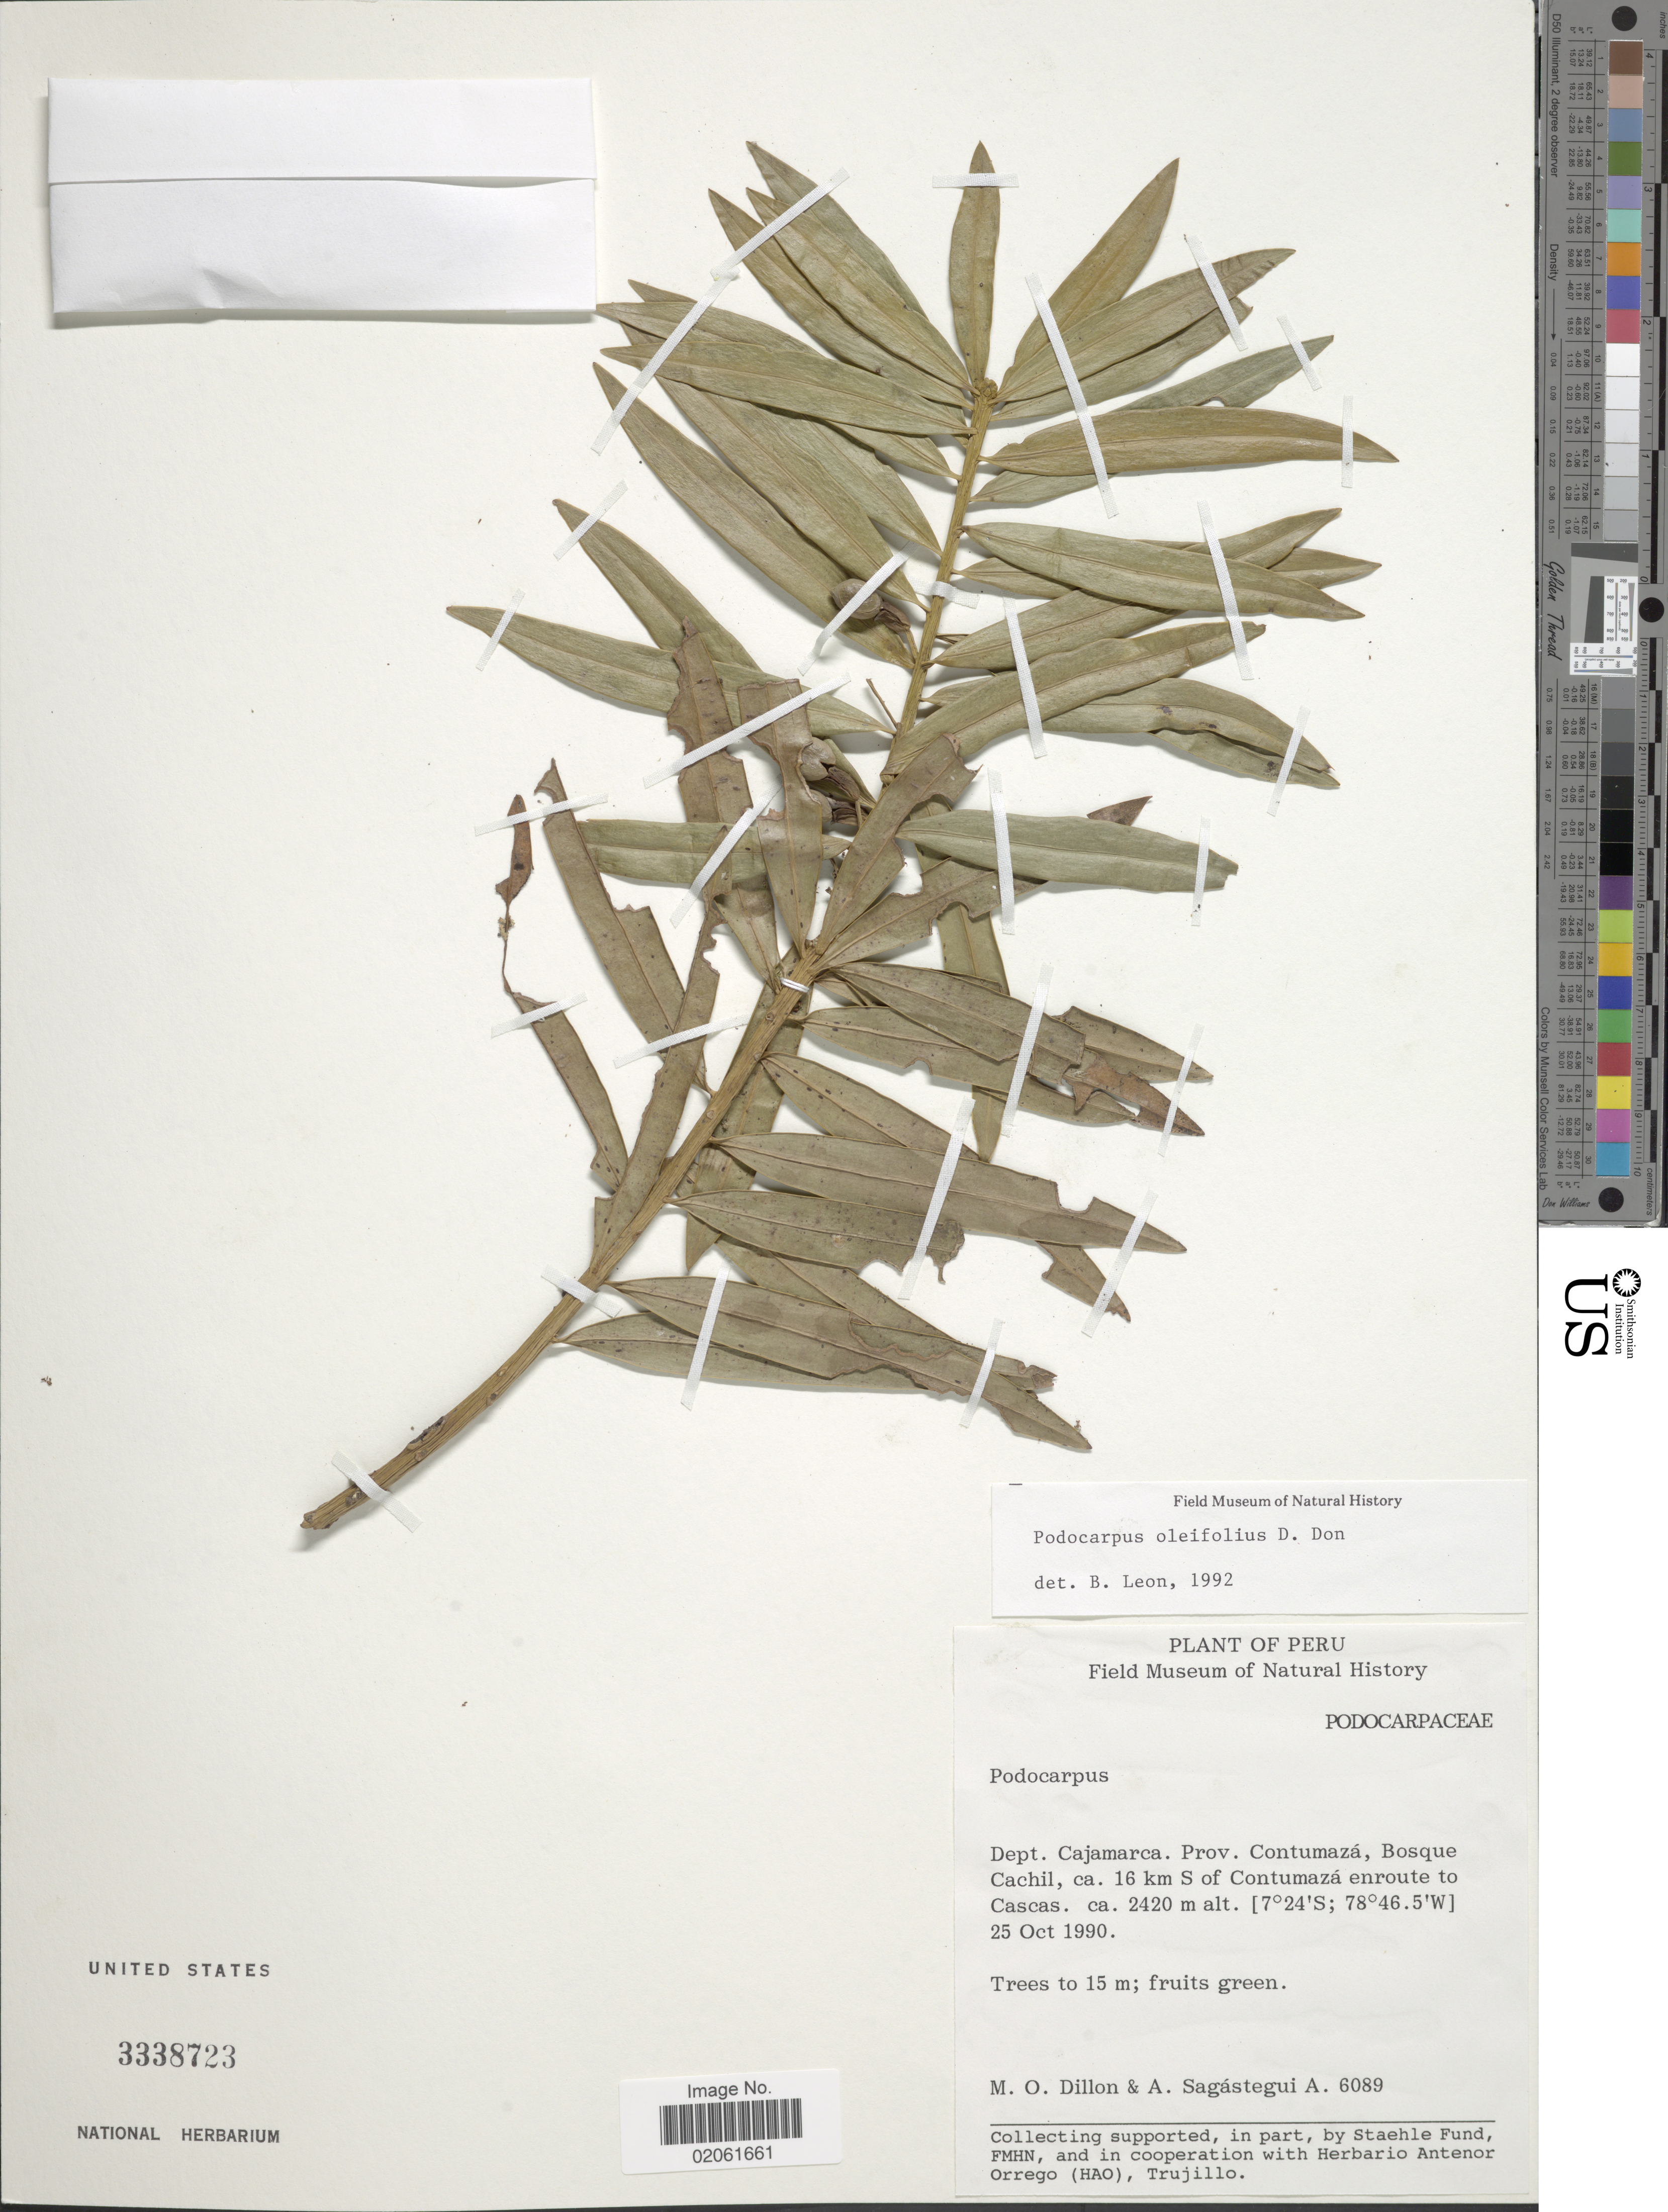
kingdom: Plantae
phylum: Tracheophyta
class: Pinopsida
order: Pinales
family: Podocarpaceae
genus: Podocarpus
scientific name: Podocarpus oleifolius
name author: D. Don ex Lamb.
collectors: M. O. Dillon & A. Sagástegui A.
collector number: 6089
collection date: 1990-10-25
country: Peru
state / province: Cajamarca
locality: Prov. Contumaza, Bosque Cachil, ca. 16 km S of Contumaza enroute to Cascas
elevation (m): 2420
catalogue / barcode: US 3338723